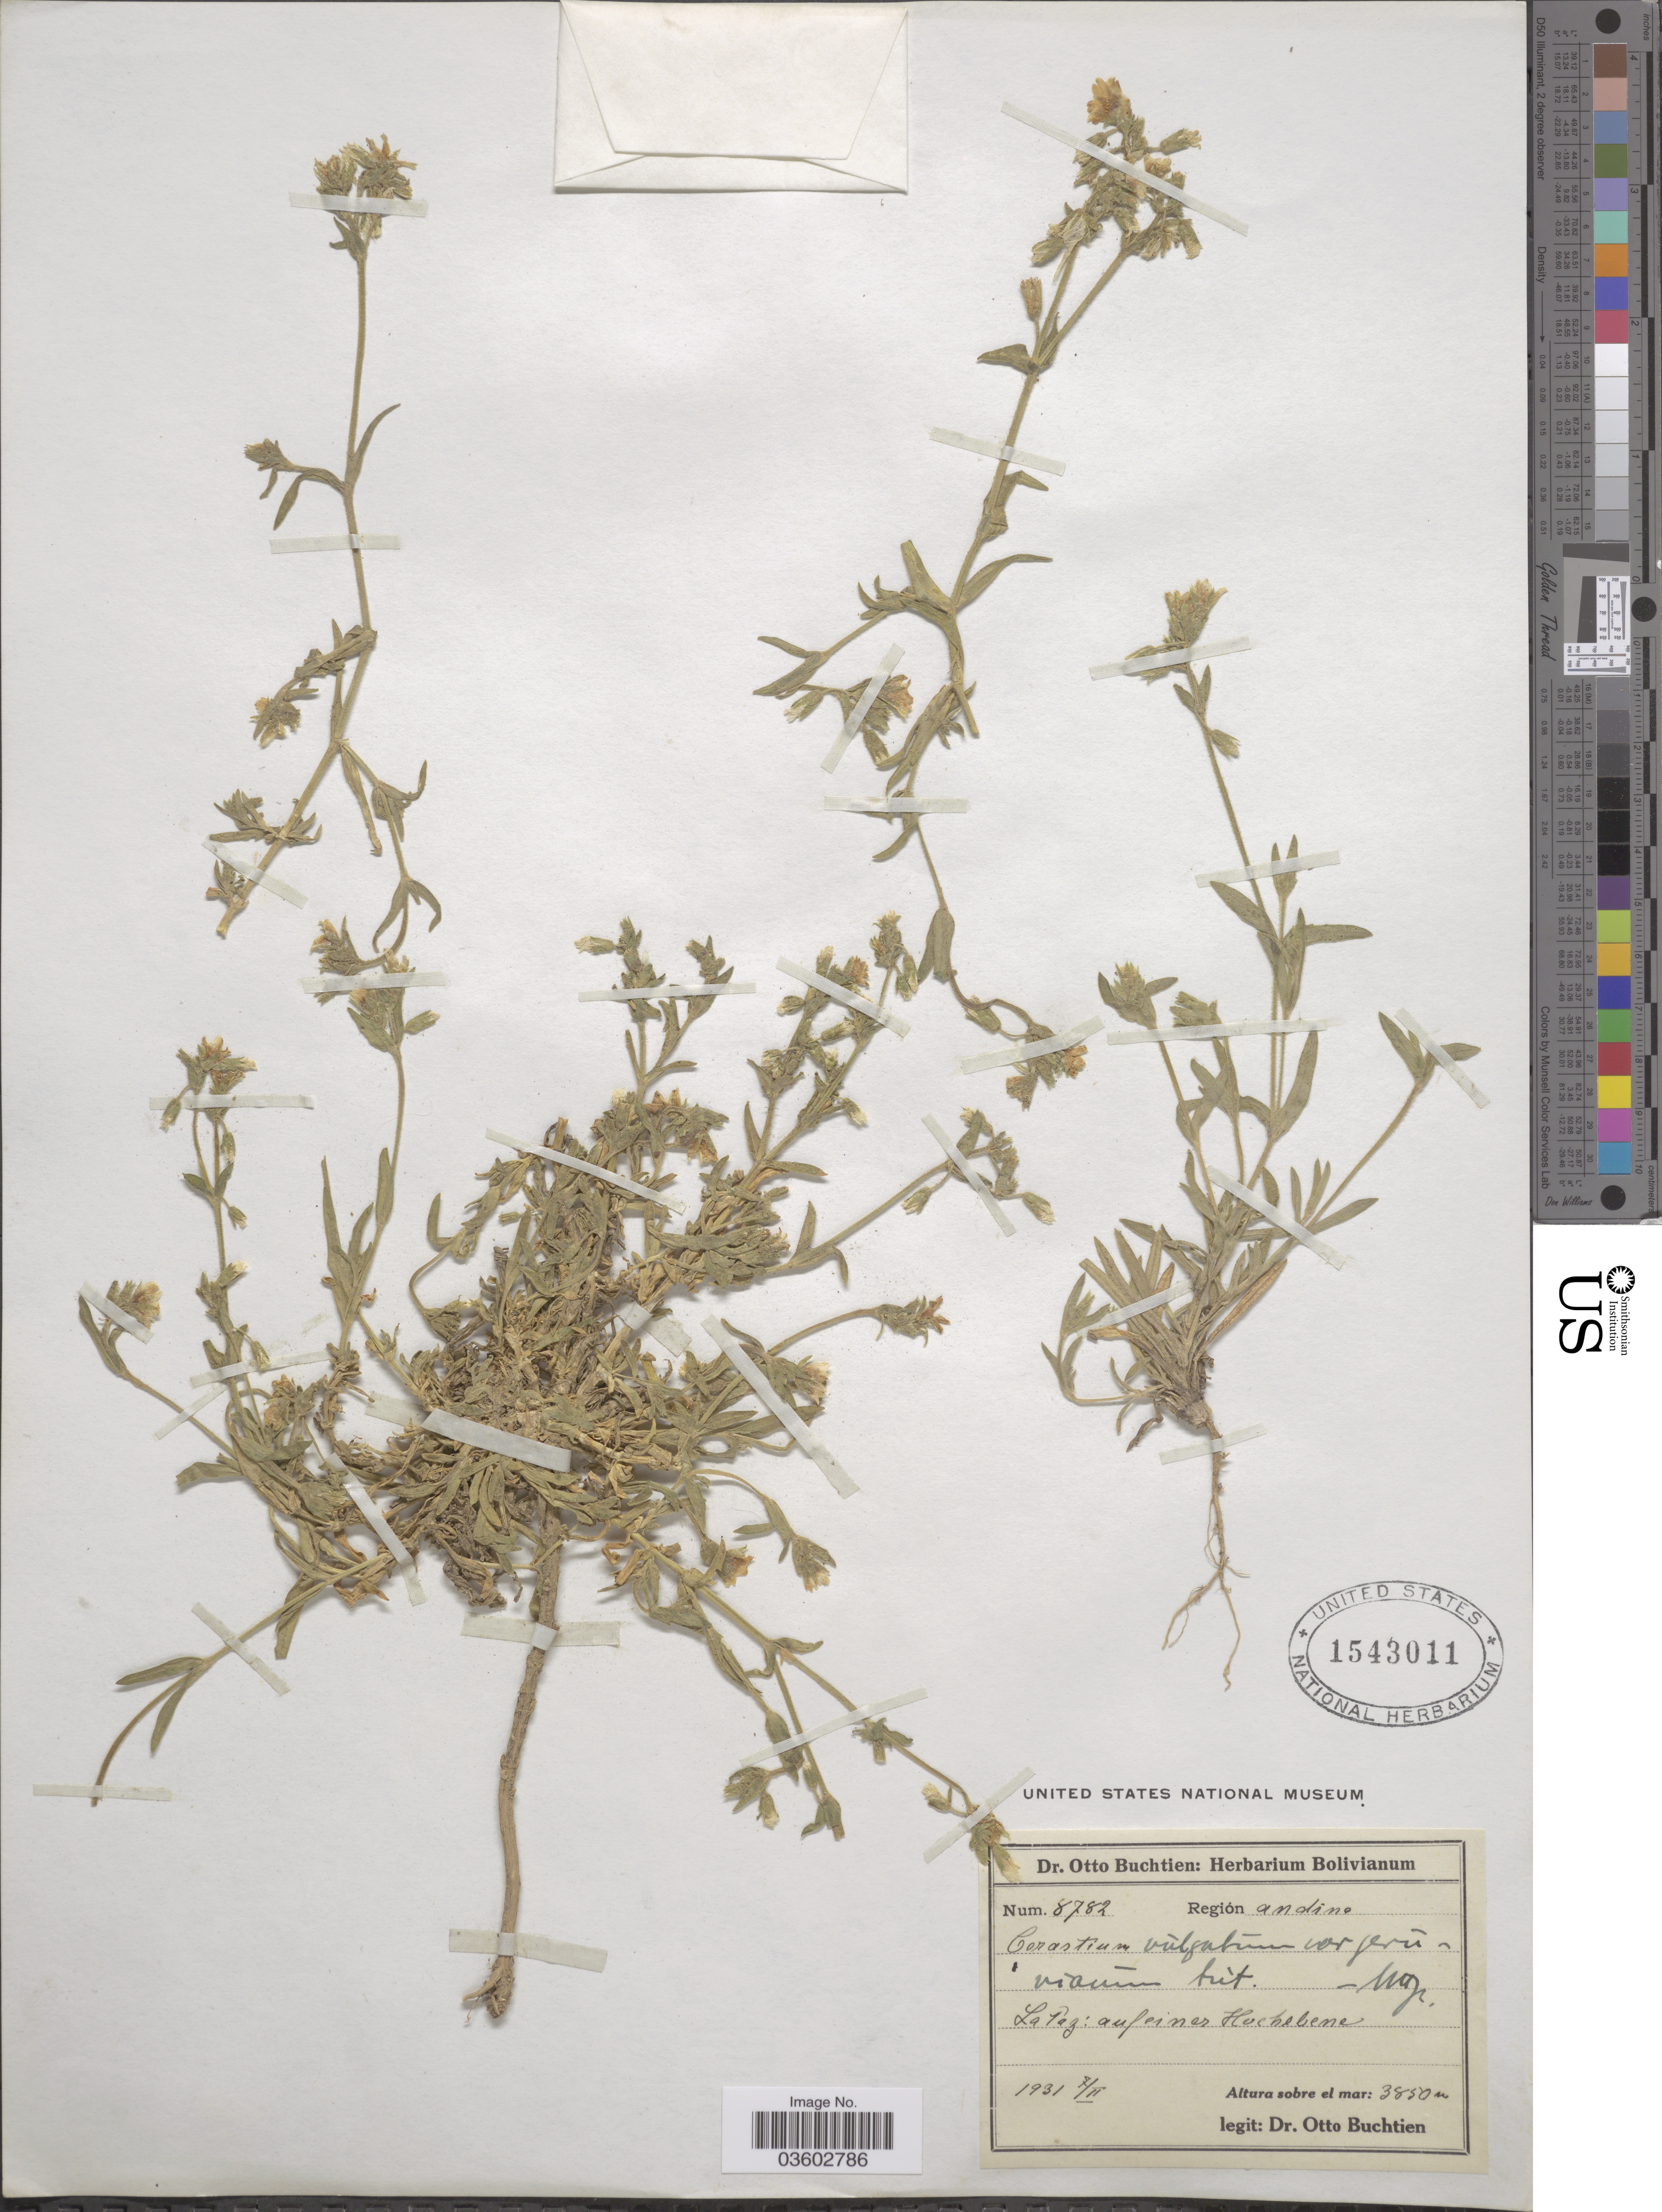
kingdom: Plantae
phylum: Tracheophyta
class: Magnoliopsida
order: Caryophyllales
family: Caryophyllaceae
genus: Cerastium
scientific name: Cerastium vulgatum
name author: L.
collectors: O. Buchtien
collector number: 8782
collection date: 1931-02-07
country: Bolivia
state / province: La Paz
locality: Región andine. Auf einer Hochebene.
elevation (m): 3850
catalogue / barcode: US 1543011